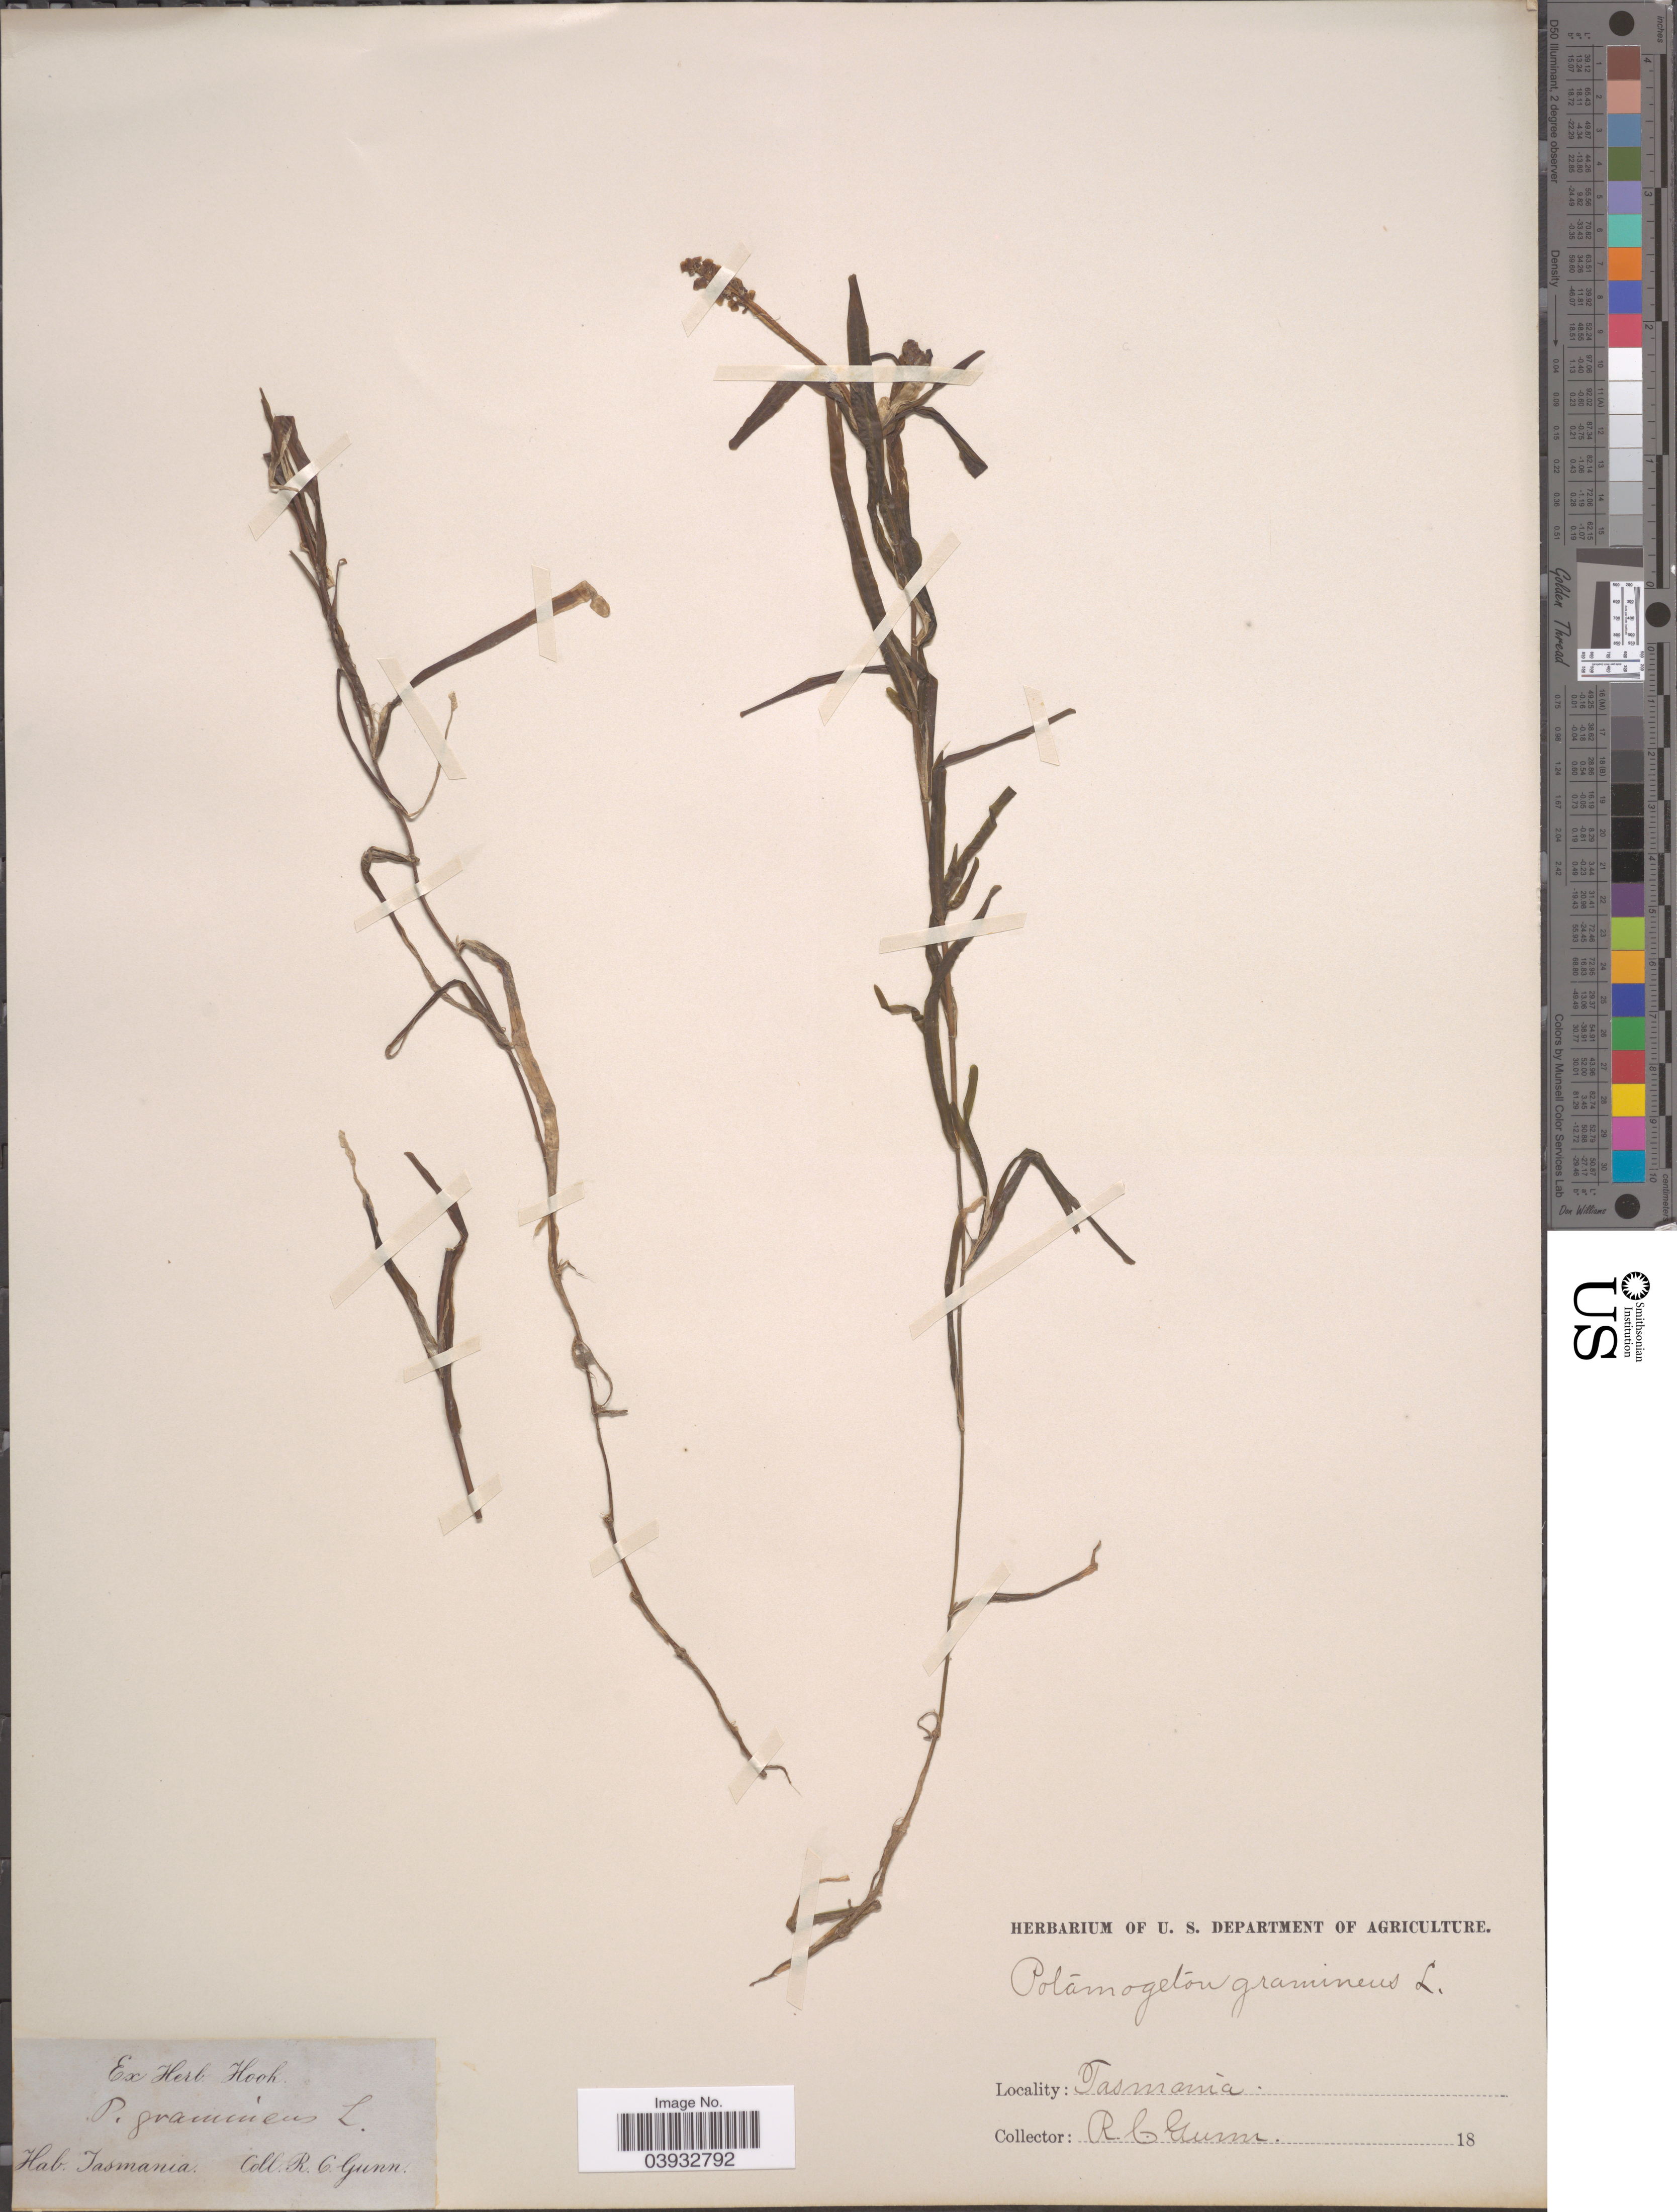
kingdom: Plantae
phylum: Tracheophyta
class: Liliopsida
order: Alismatales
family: Potamogetonaceae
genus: Potamogeton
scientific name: Potamogeton gramineus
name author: L.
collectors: R. Gunn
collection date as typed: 18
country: Australia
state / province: Tasmania